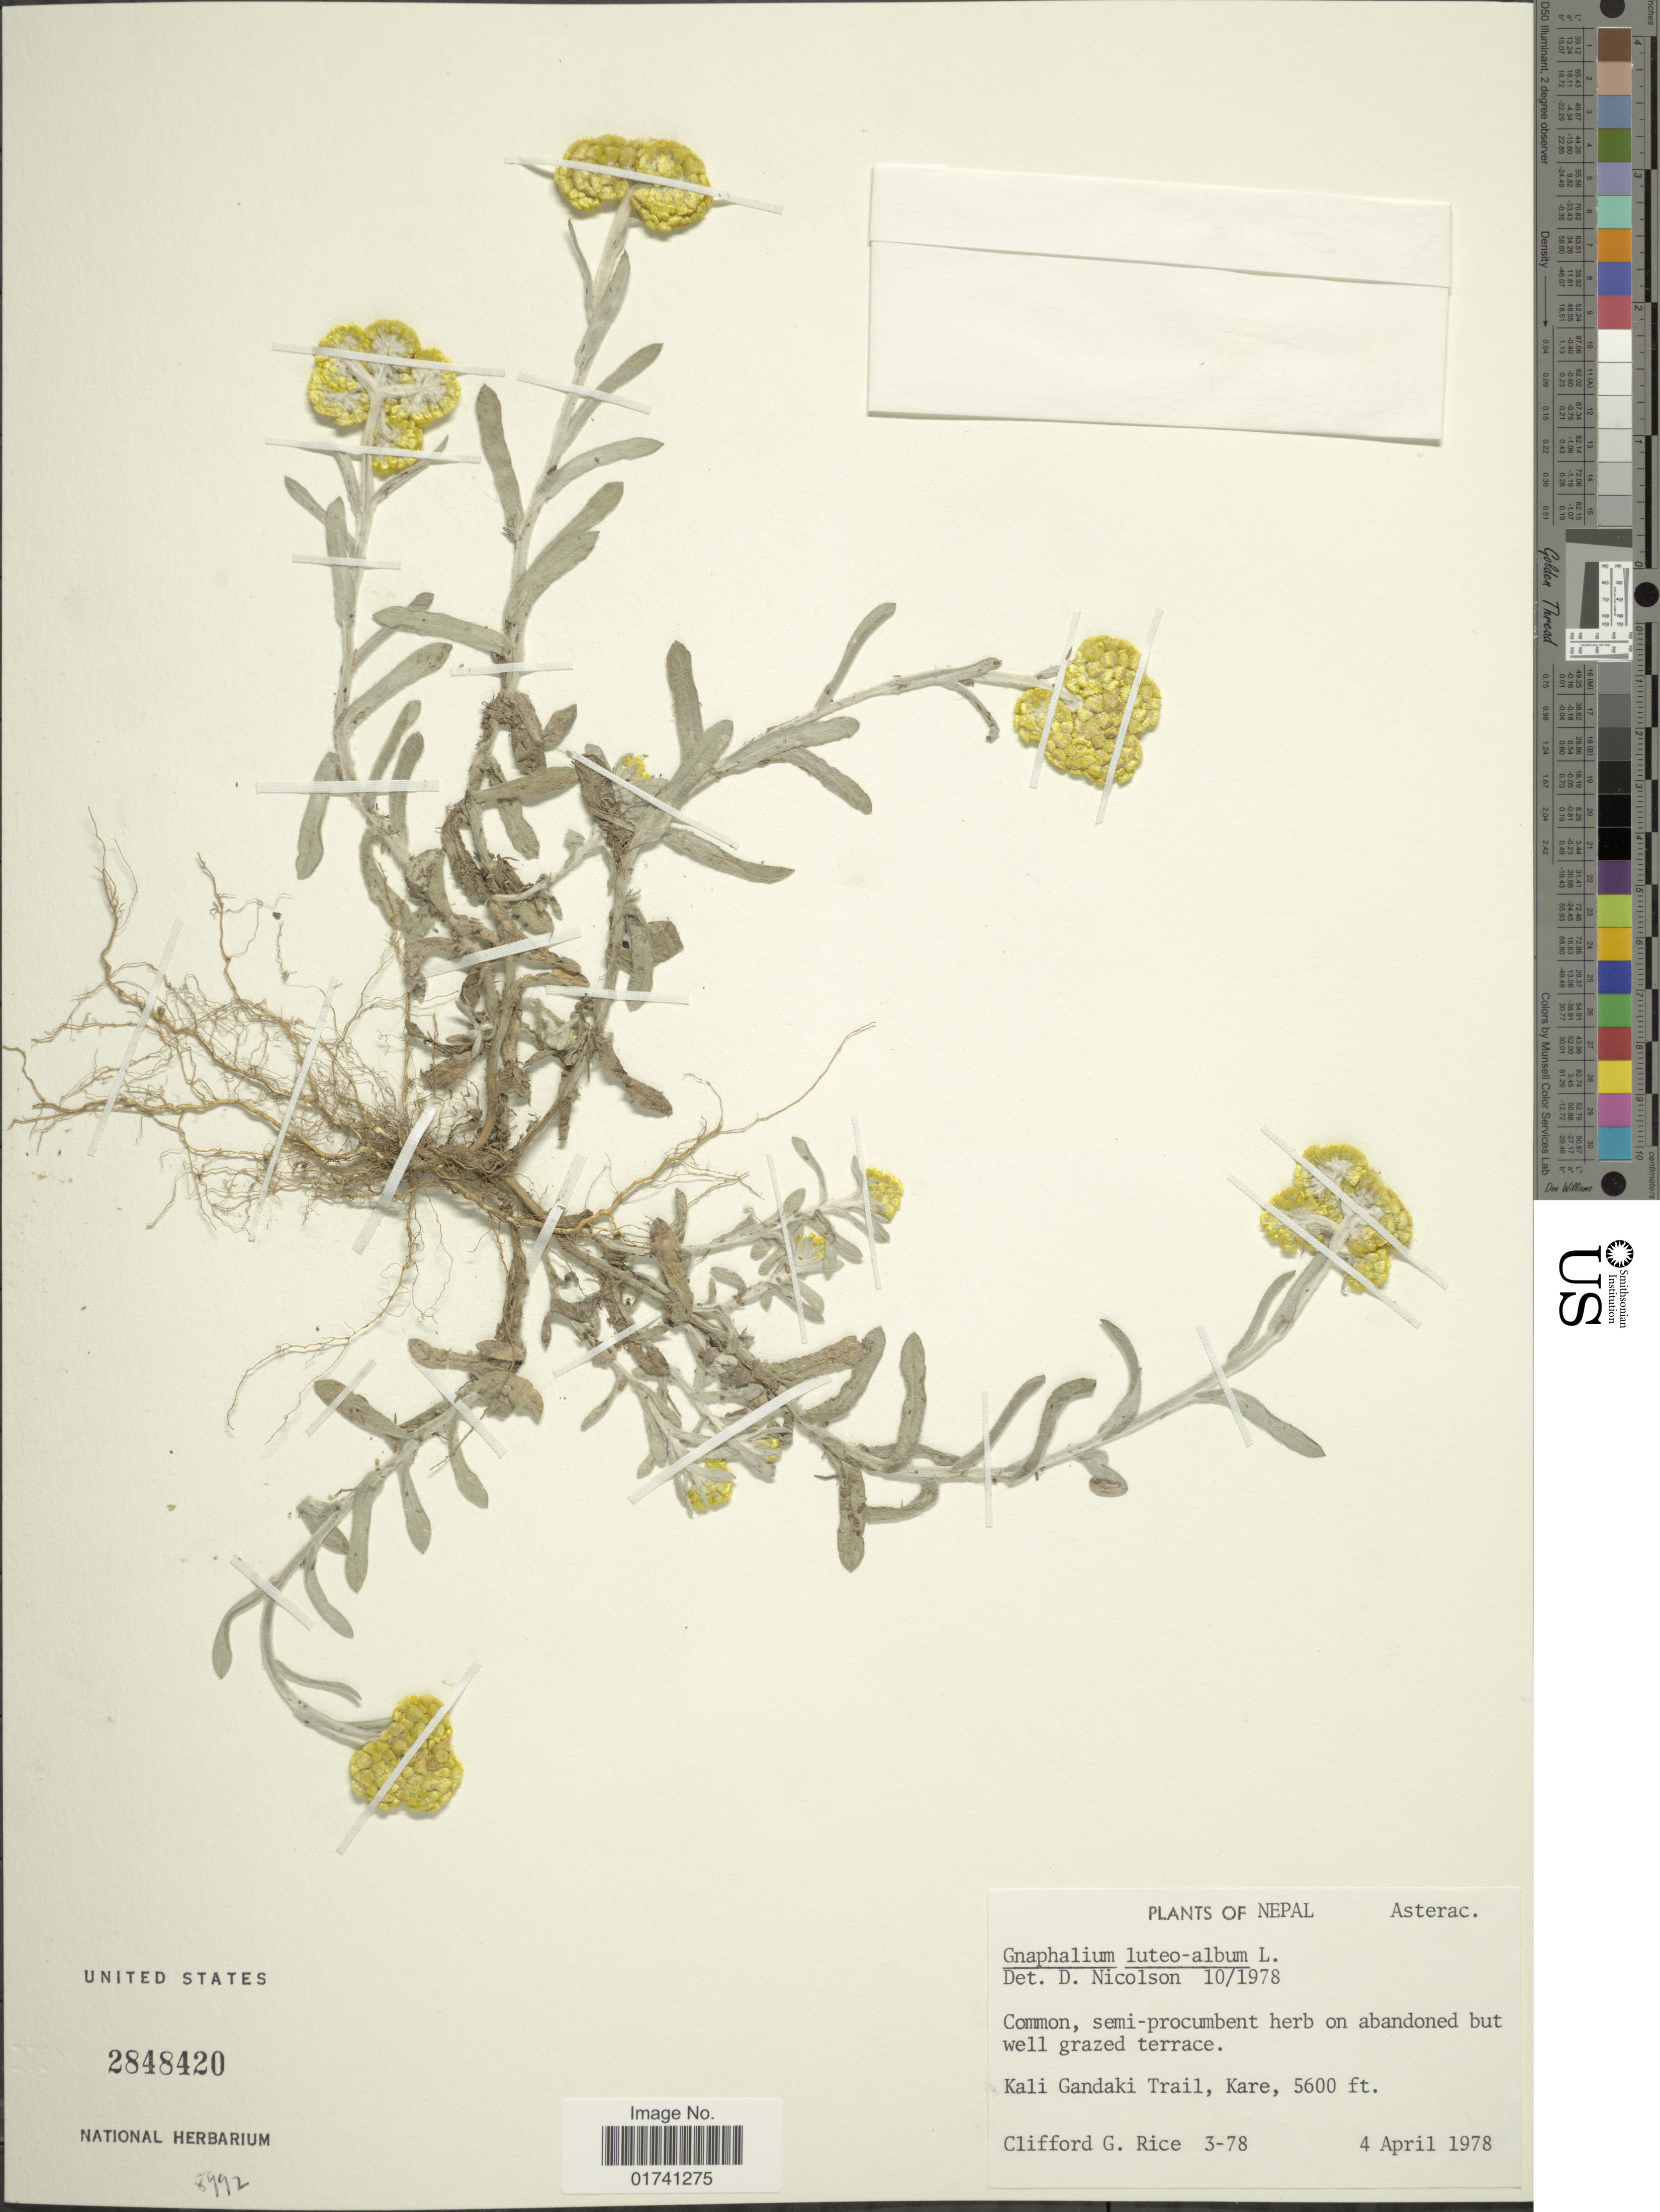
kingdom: Plantae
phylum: Tracheophyta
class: Magnoliopsida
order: Asterales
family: Asteraceae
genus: Laphangium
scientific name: Laphangium luteoalbum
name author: (L.) Tzvelev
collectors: C. G. Rice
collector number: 3-78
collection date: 1978-04-04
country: Nepal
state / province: Gandaki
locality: Kali Gandaki Trail, Kare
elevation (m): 1707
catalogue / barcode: US 2848420